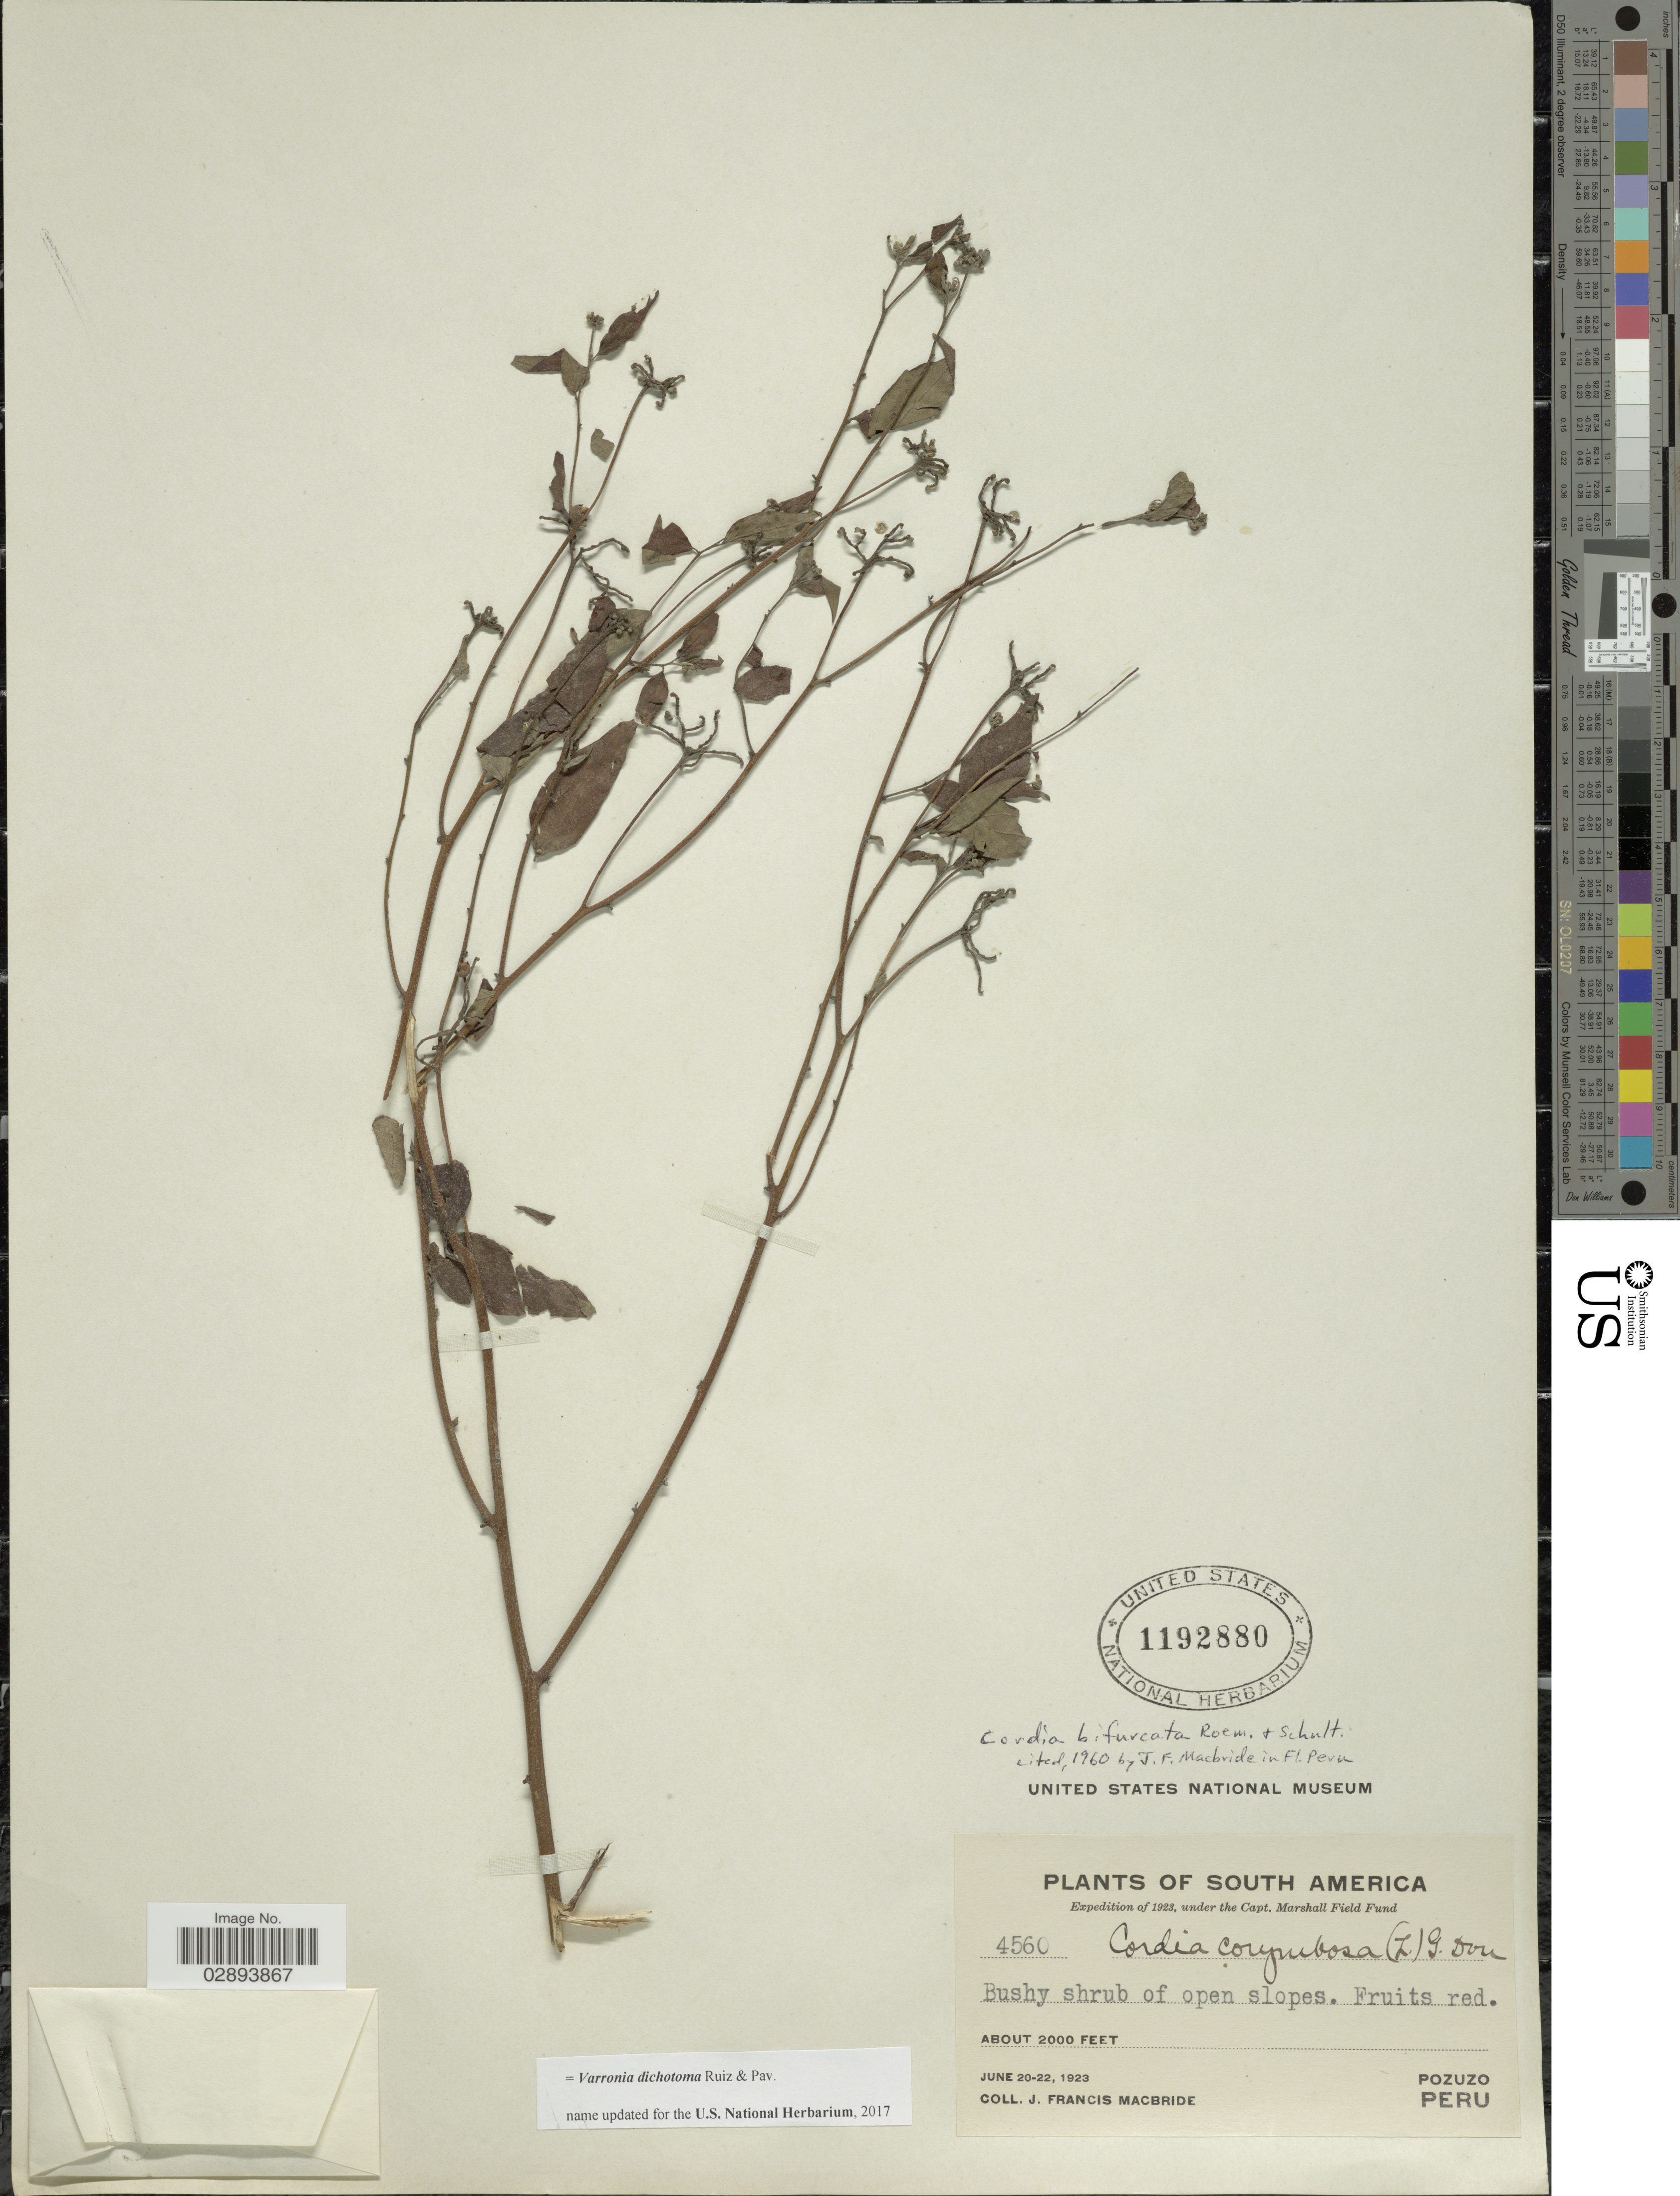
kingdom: Plantae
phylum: Tracheophyta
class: Magnoliopsida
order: Boraginales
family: Cordiaceae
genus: Varronia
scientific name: Varronia dichotoma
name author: Ruiz & Pav.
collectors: J. F. Macbride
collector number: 4560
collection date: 1923-06-20/1923-06-22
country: Peru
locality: Pozuzo.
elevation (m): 610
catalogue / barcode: US 1192880